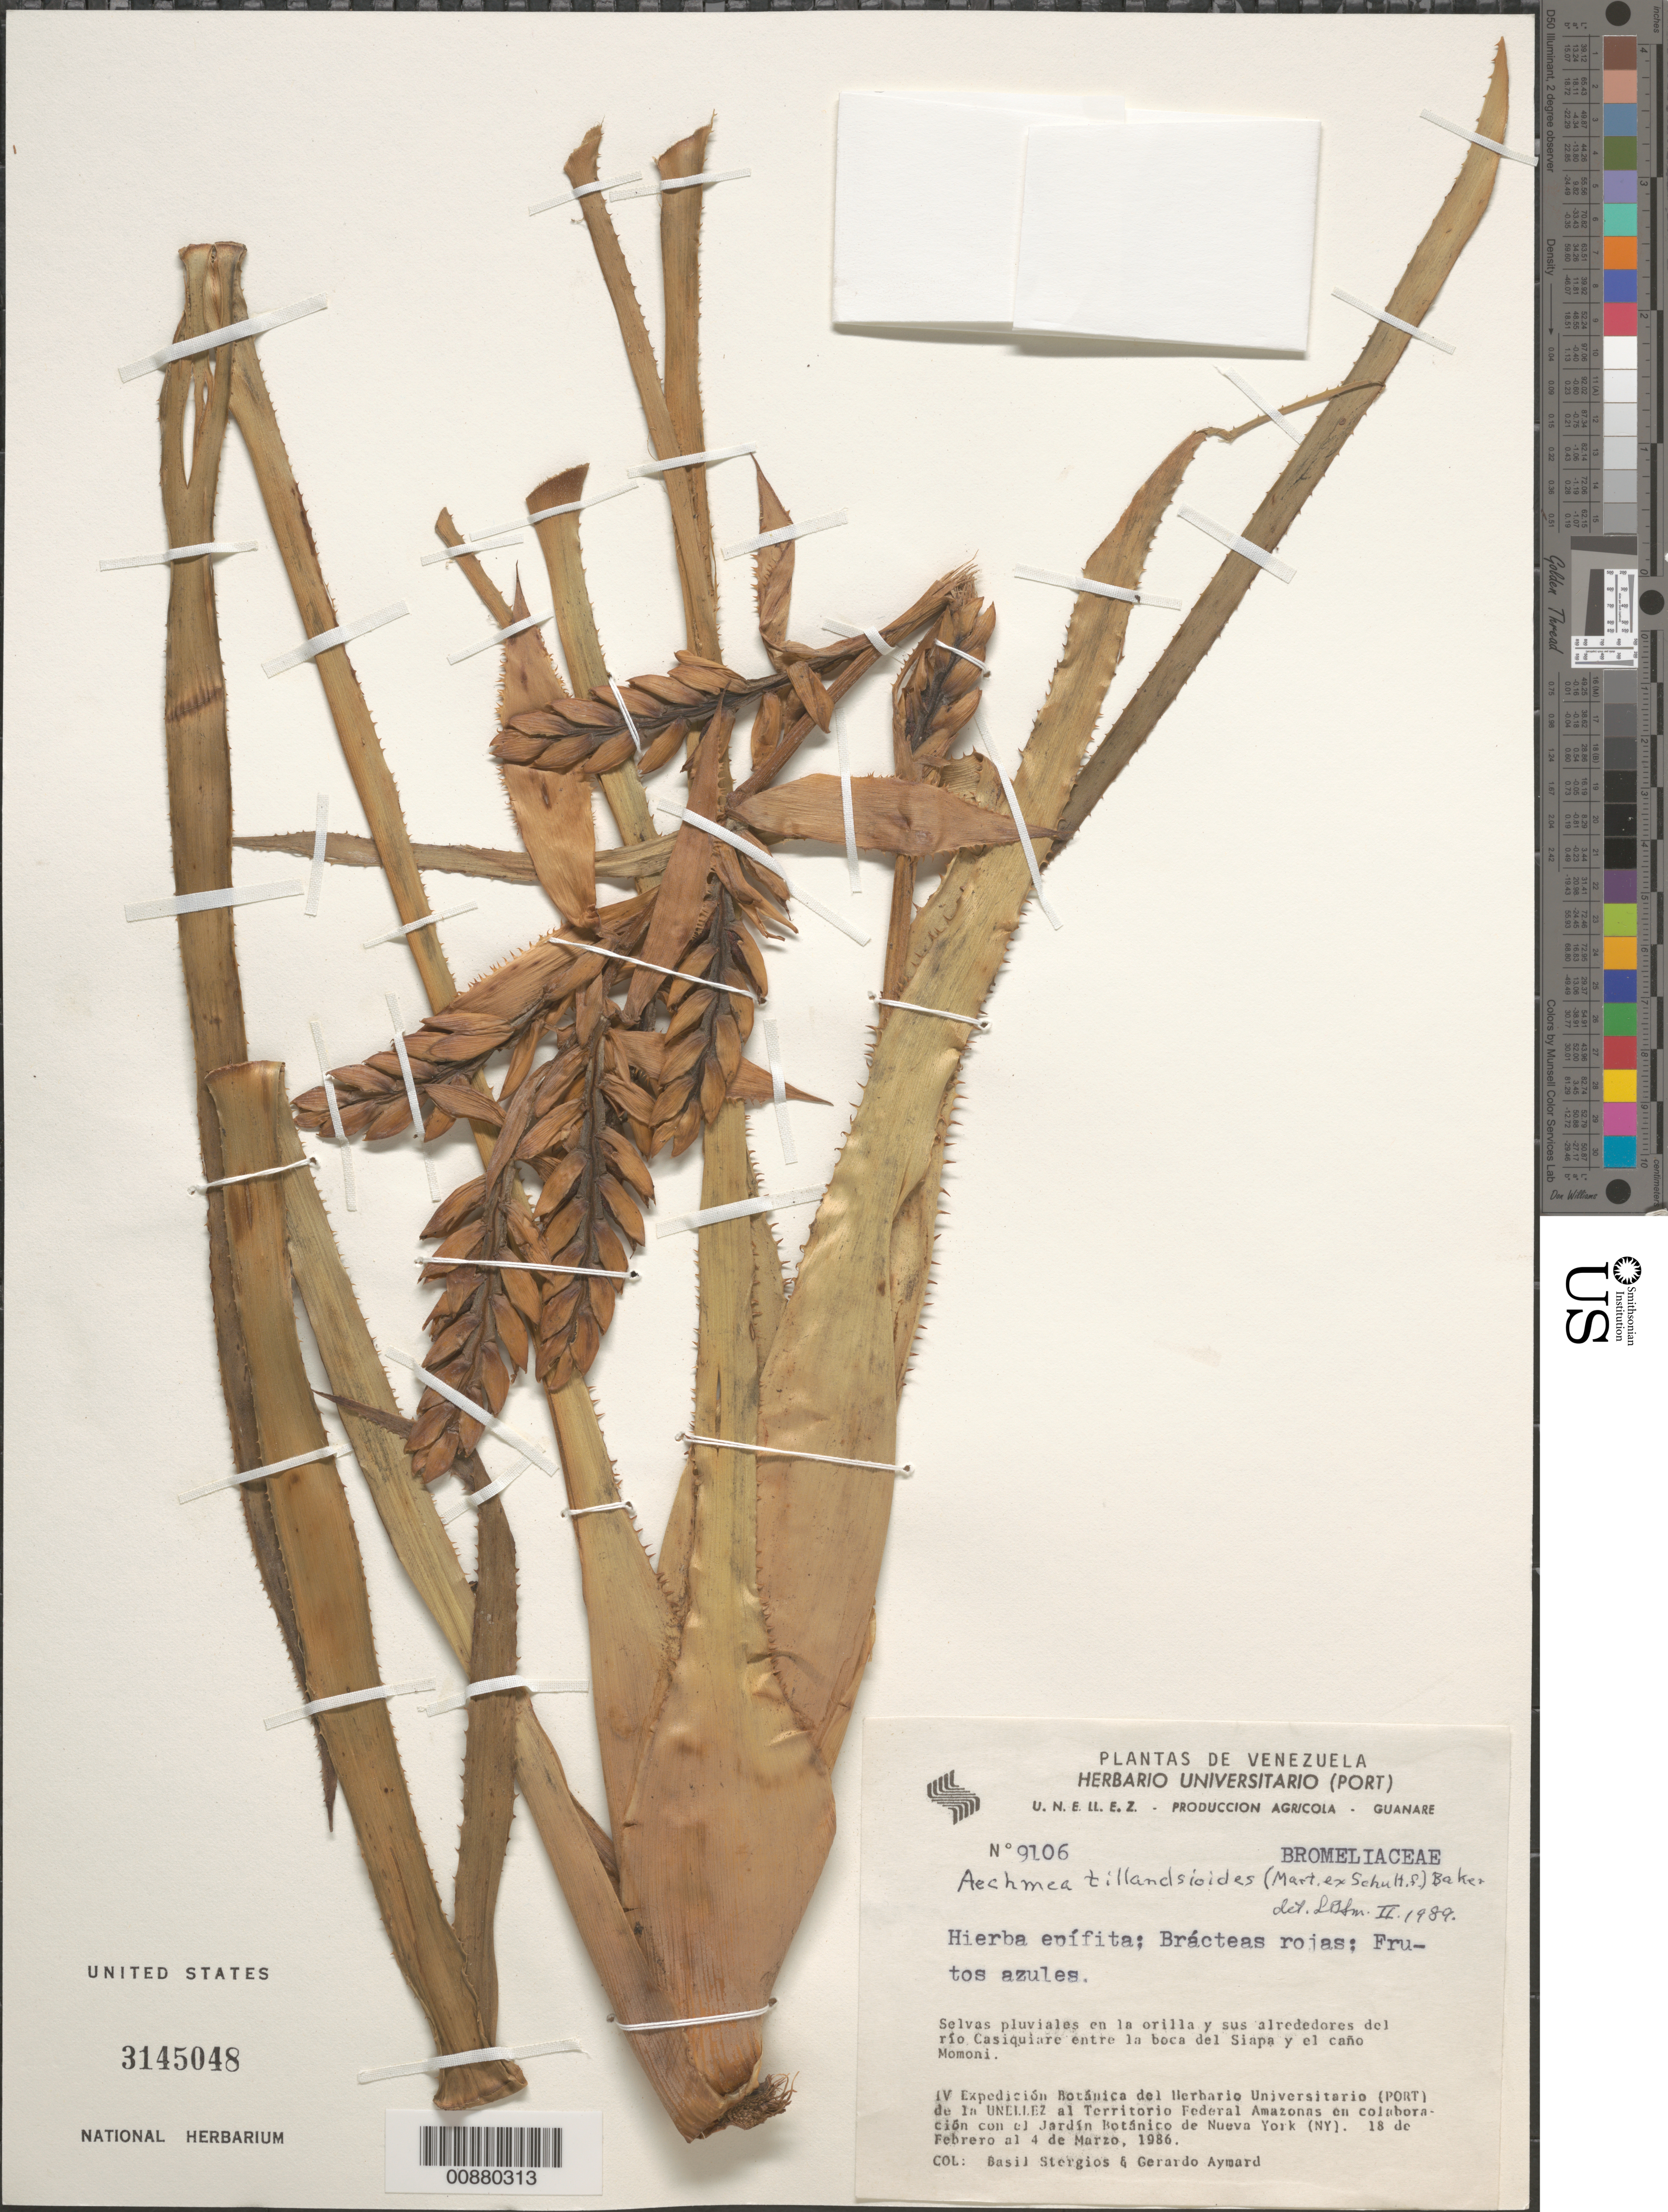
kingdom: Plantae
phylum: Tracheophyta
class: Liliopsida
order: Poales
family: Bromeliaceae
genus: Aechmea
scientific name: Aechmea tillandsioides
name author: (Mart. ex Schult. & Schult. f.) Baker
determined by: Smith, Lyman B., (US), NMNH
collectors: B. G. Stergios & G. A. Aymard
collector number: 9106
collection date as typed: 18-Feb-86 to 4-Mar-86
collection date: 1986-02-18/1986-03-04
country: Venezuela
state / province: Amazonas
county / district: Río Negro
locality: Río Casiquiare, entre la boca del Siapa y el Caño Momoni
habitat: Selvas pluvialses en la orilla y sus alrededores del río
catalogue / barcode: US 3145048